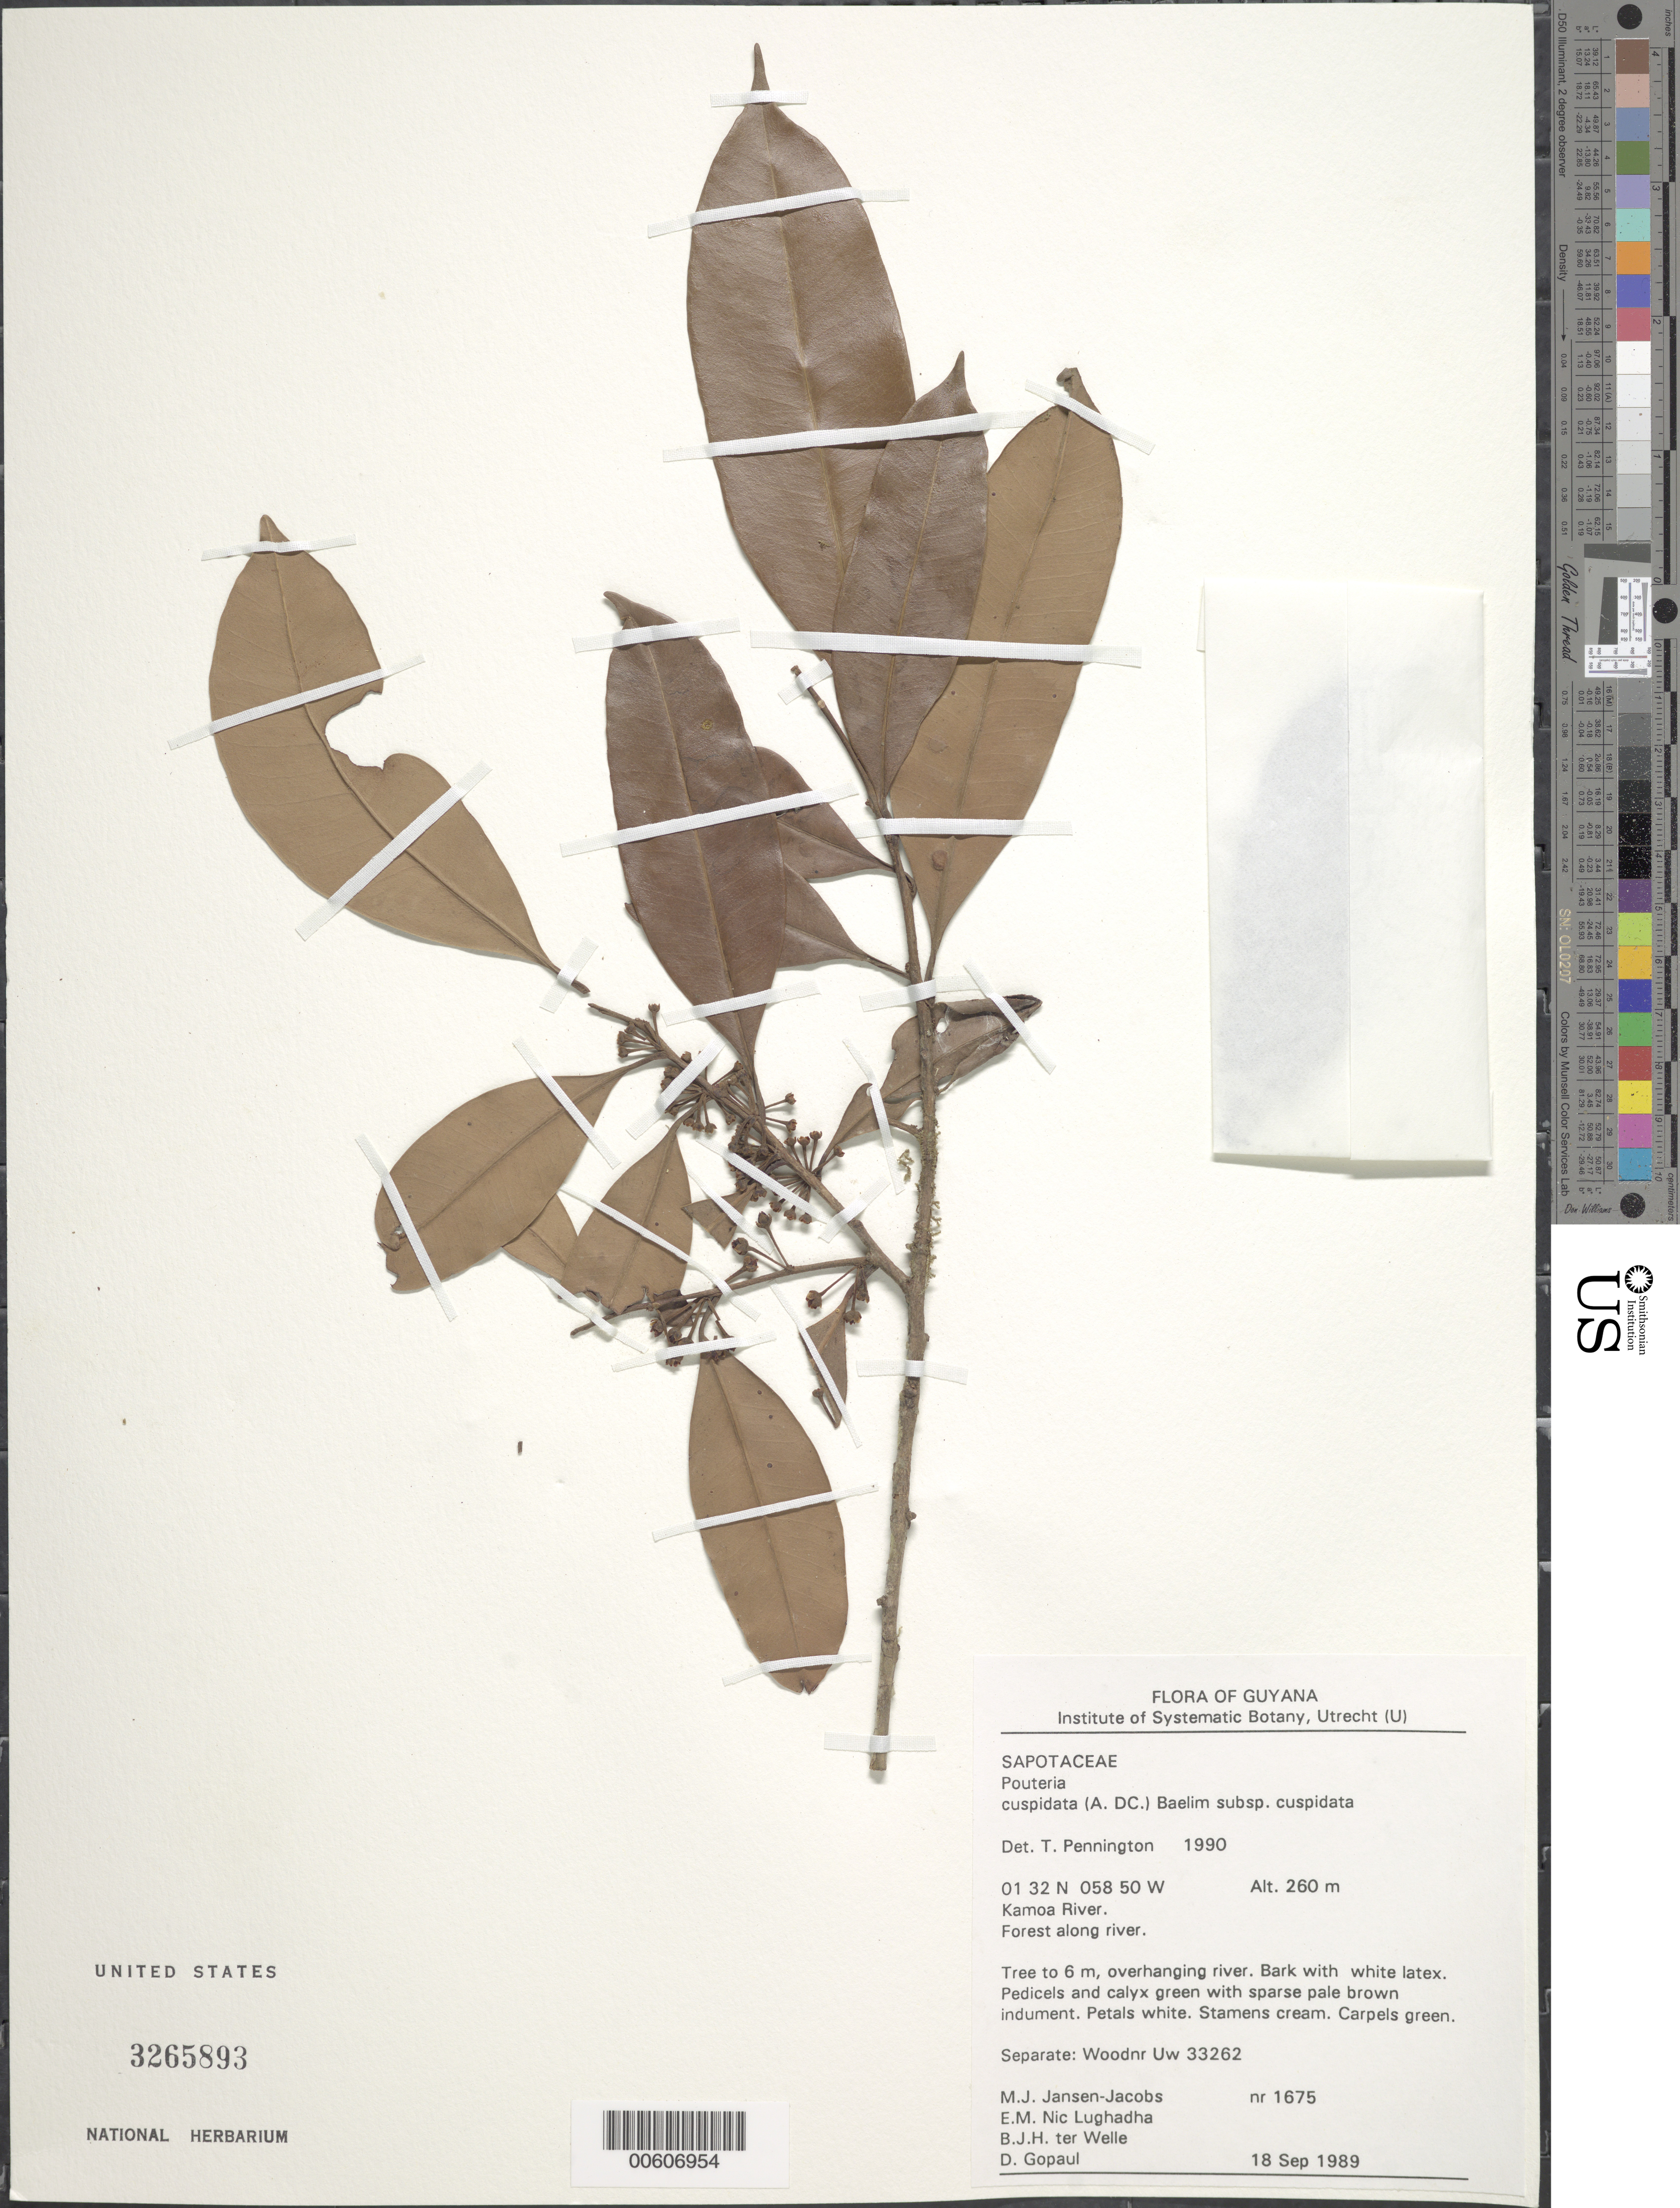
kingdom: Plantae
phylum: Tracheophyta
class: Magnoliopsida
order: Ericales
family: Sapotaceae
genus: Pouteria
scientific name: Pouteria cuspidata subsp. cuspidata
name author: (A. DC.) Baehni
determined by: Pennington, T. D., (K)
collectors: M. J. Jansen-Jacobs, E. Nic Lughadha, B. Welle & D. Gopaul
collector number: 1675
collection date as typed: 18-Sep-89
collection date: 1989-09-18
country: Guyana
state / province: U. Takutu-U. Essequibo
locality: Kamoa River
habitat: Forest along river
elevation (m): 260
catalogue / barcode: US 3265893